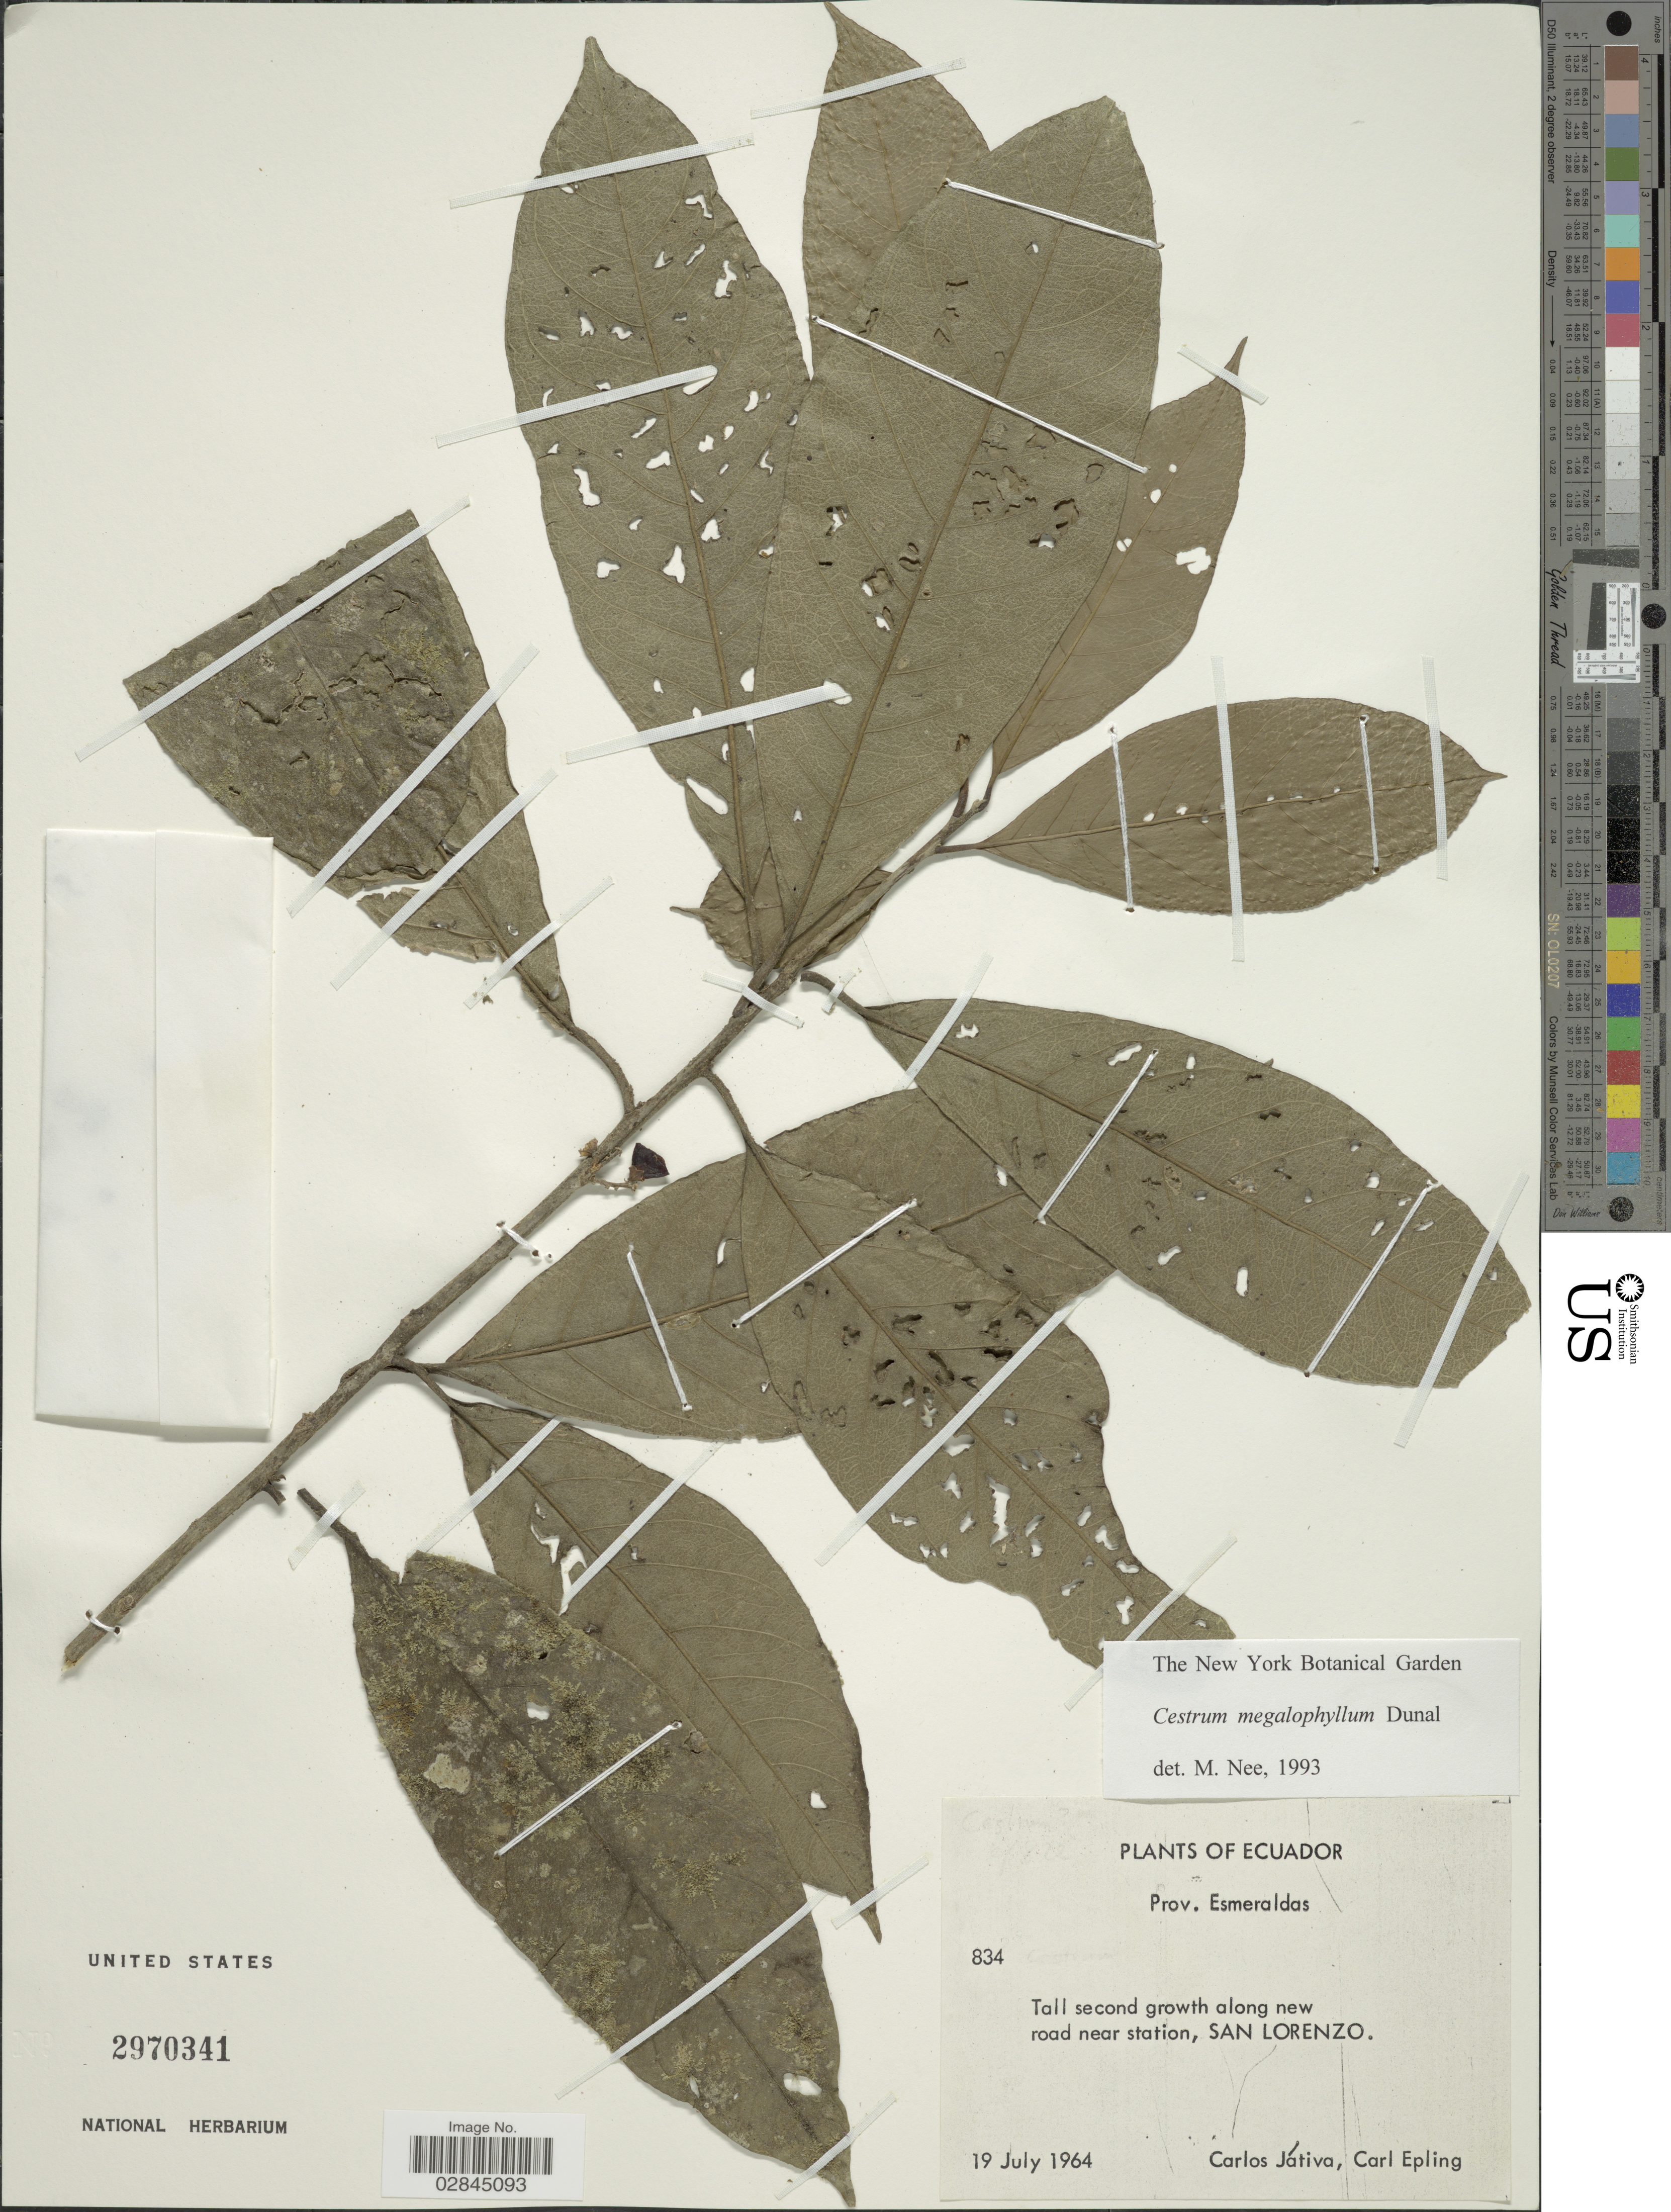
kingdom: Plantae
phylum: Tracheophyta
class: Magnoliopsida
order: Solanales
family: Solanaceae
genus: Cestrum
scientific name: Cestrum schlechtendahlii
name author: G. Don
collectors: C. D. Játiva & C. C. Epling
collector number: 834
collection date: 1964-07-19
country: Ecuador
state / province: Esmeraldas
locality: Tall second growth along new road near station, San Lorenzo.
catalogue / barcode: US 2970341